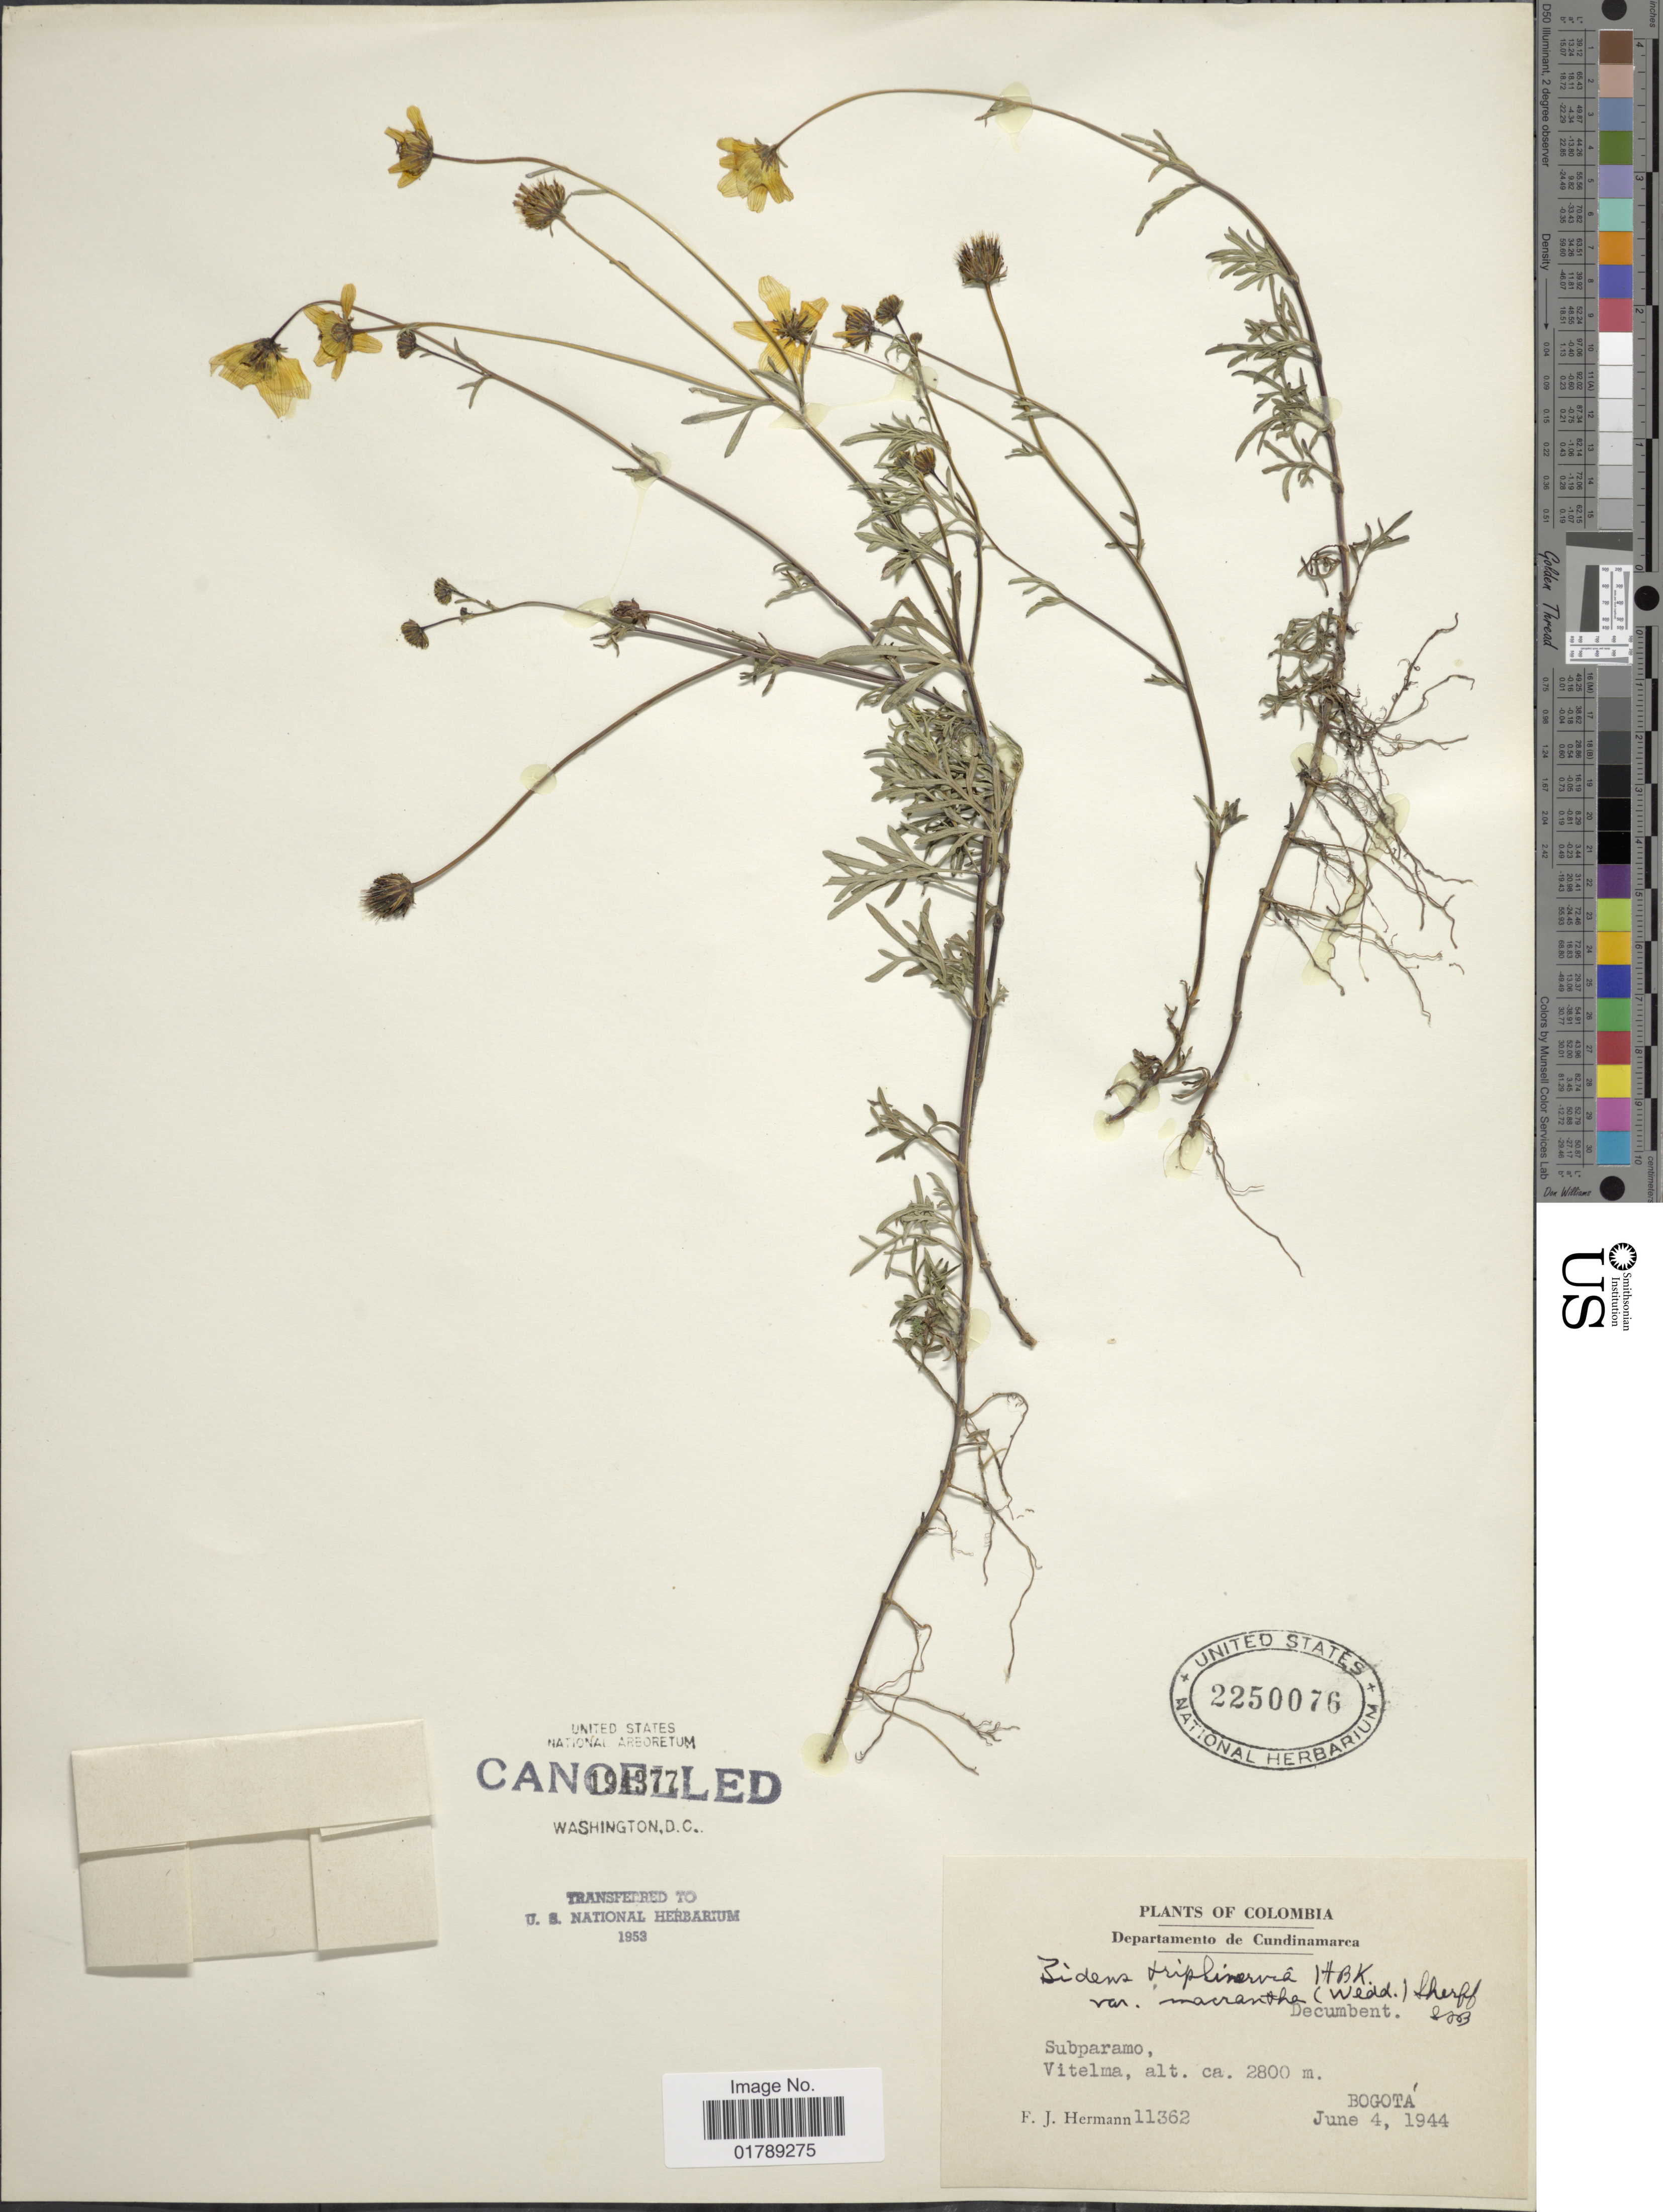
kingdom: Plantae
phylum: Tracheophyta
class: Magnoliopsida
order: Asterales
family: Asteraceae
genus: Bidens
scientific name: Bidens triplinervia var. macrantha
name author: (Wedd.) Sherff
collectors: F. J. Hermann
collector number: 11362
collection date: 1944-06-04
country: Colombia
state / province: Cundinamarca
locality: Subparamo, Vitelma. Bogotá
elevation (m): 2800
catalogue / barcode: US 2250076